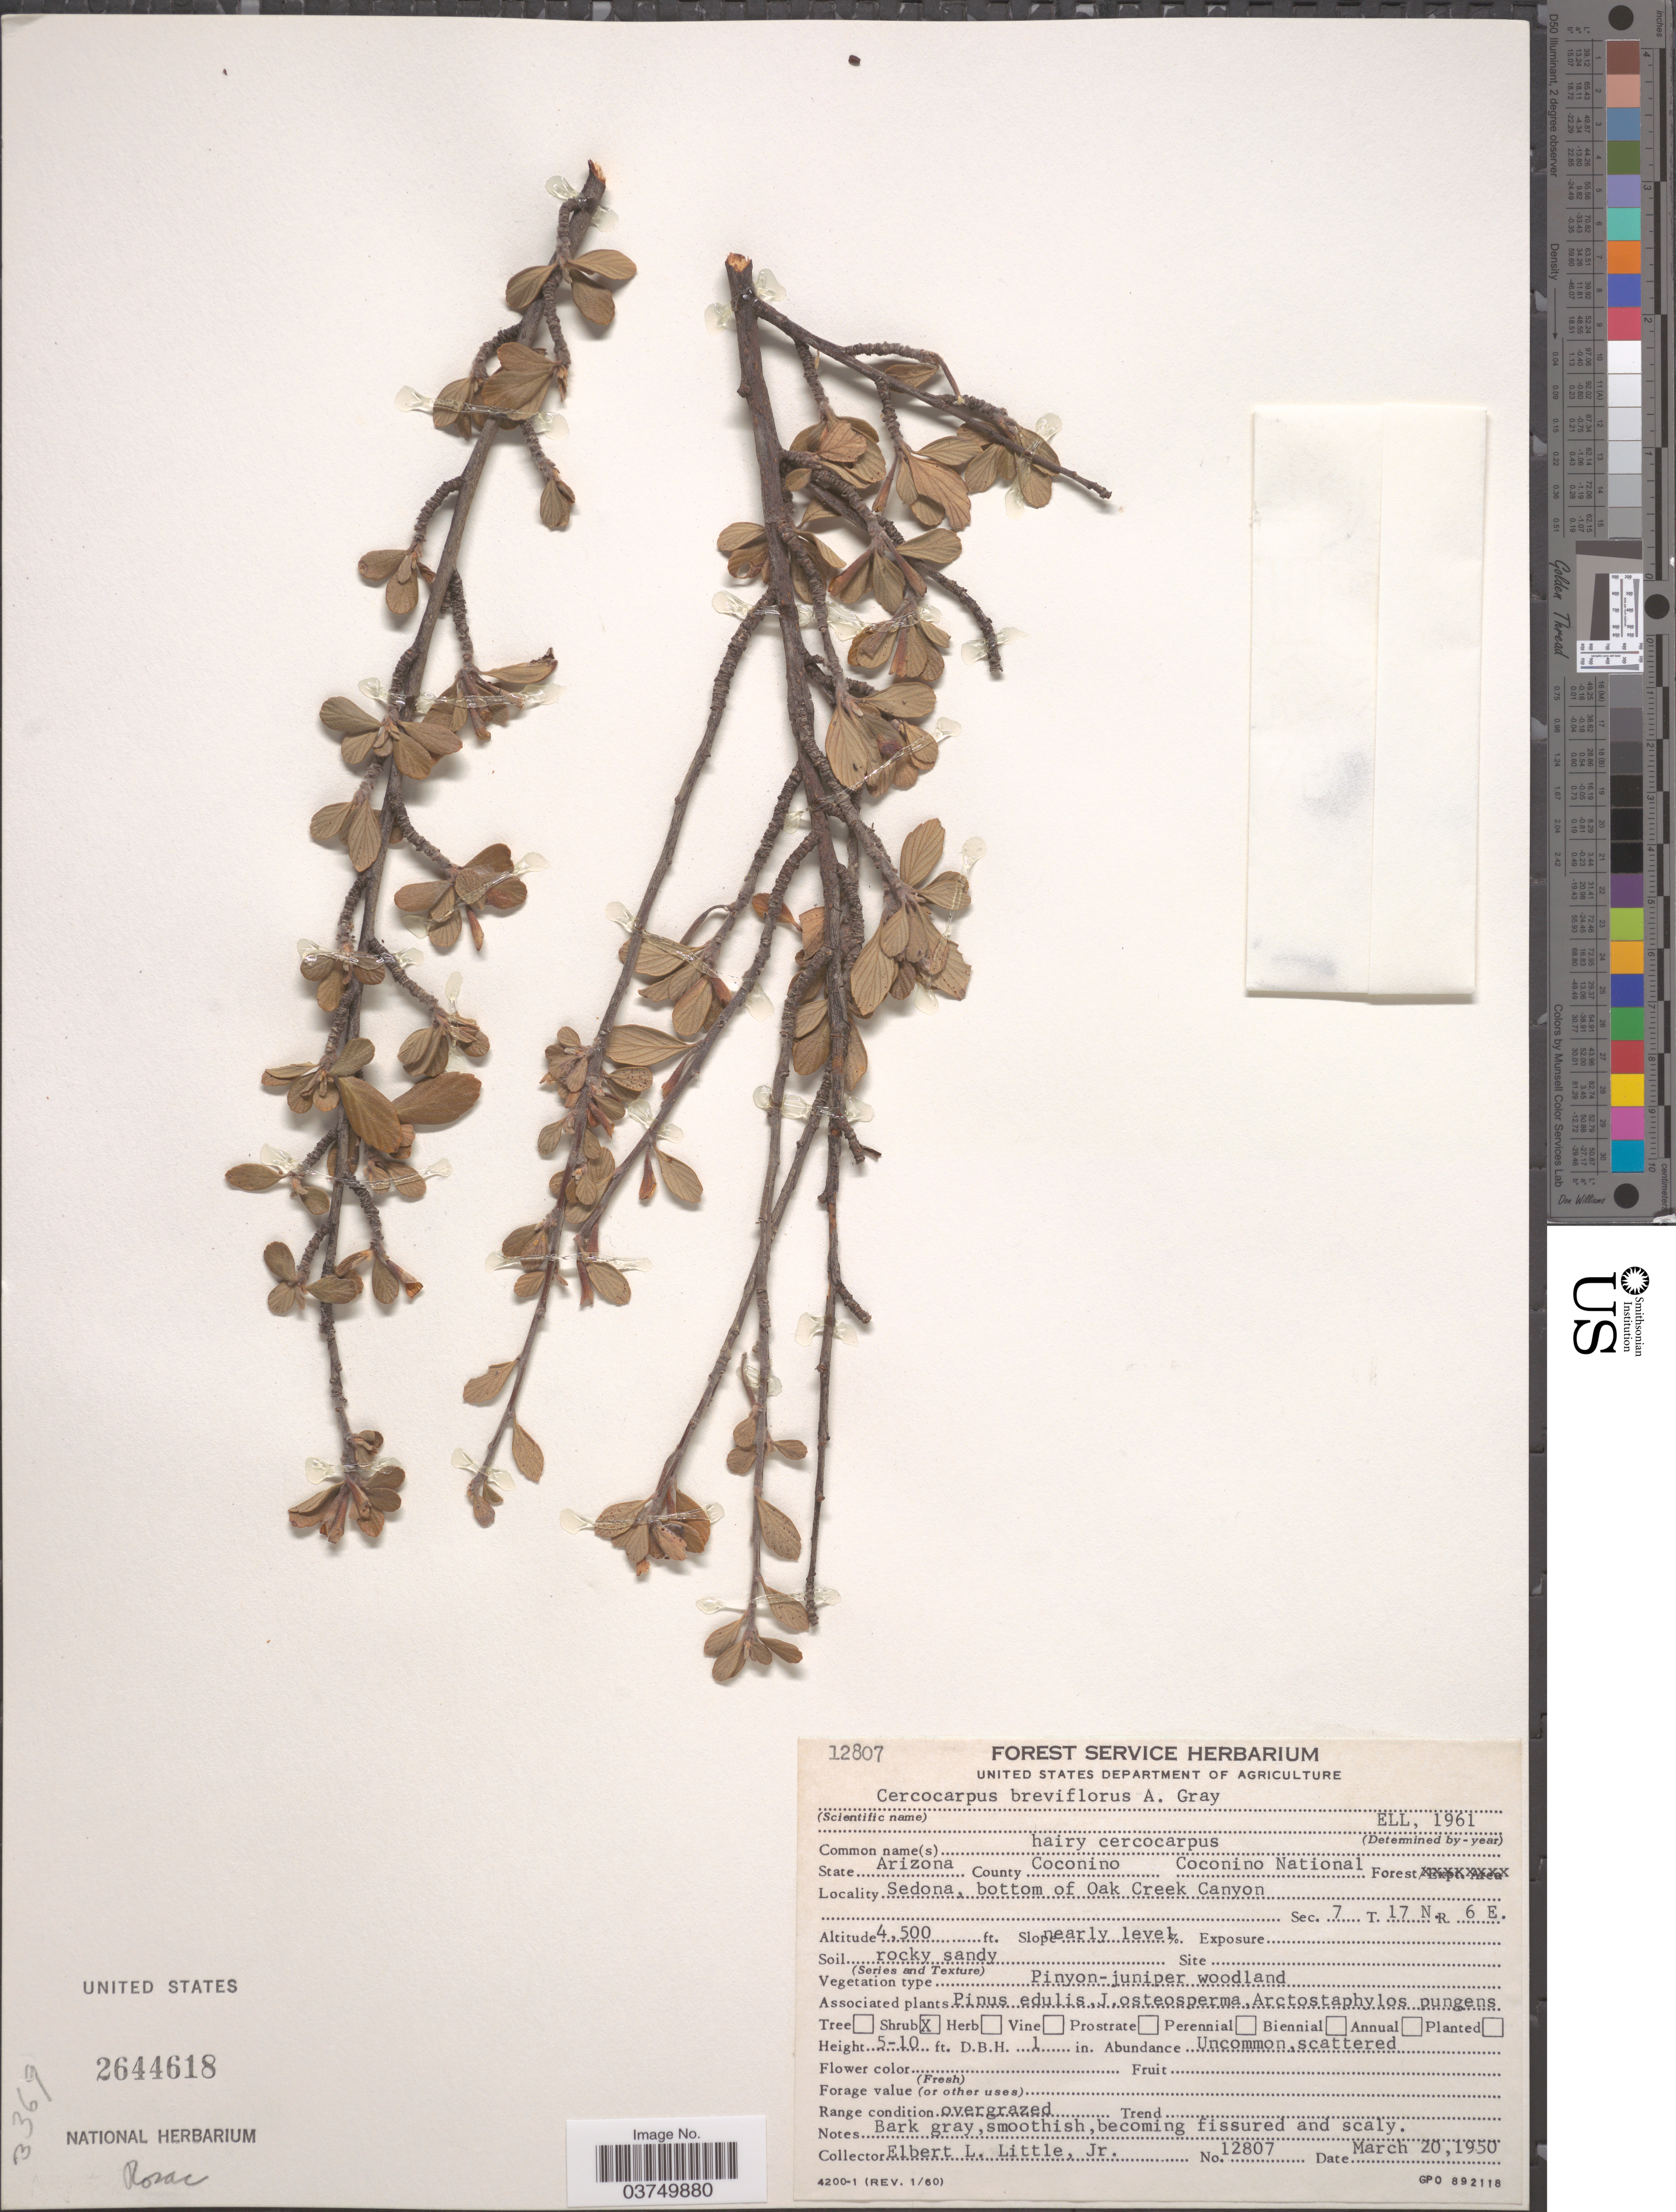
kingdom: Plantae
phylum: Tracheophyta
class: Magnoliopsida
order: Rosales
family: Rosaceae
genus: Cercocarpus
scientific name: Cercocarpus breviflorus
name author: A. Gray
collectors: E. L. Little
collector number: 12807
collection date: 1950-03-20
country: United States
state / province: Arizona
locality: County Coconino. Coconino National Forest. Sedona, bottom of Oak Creek Canyon. Sec. 7 T17 N R 6 E.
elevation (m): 1372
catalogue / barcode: US 2644618